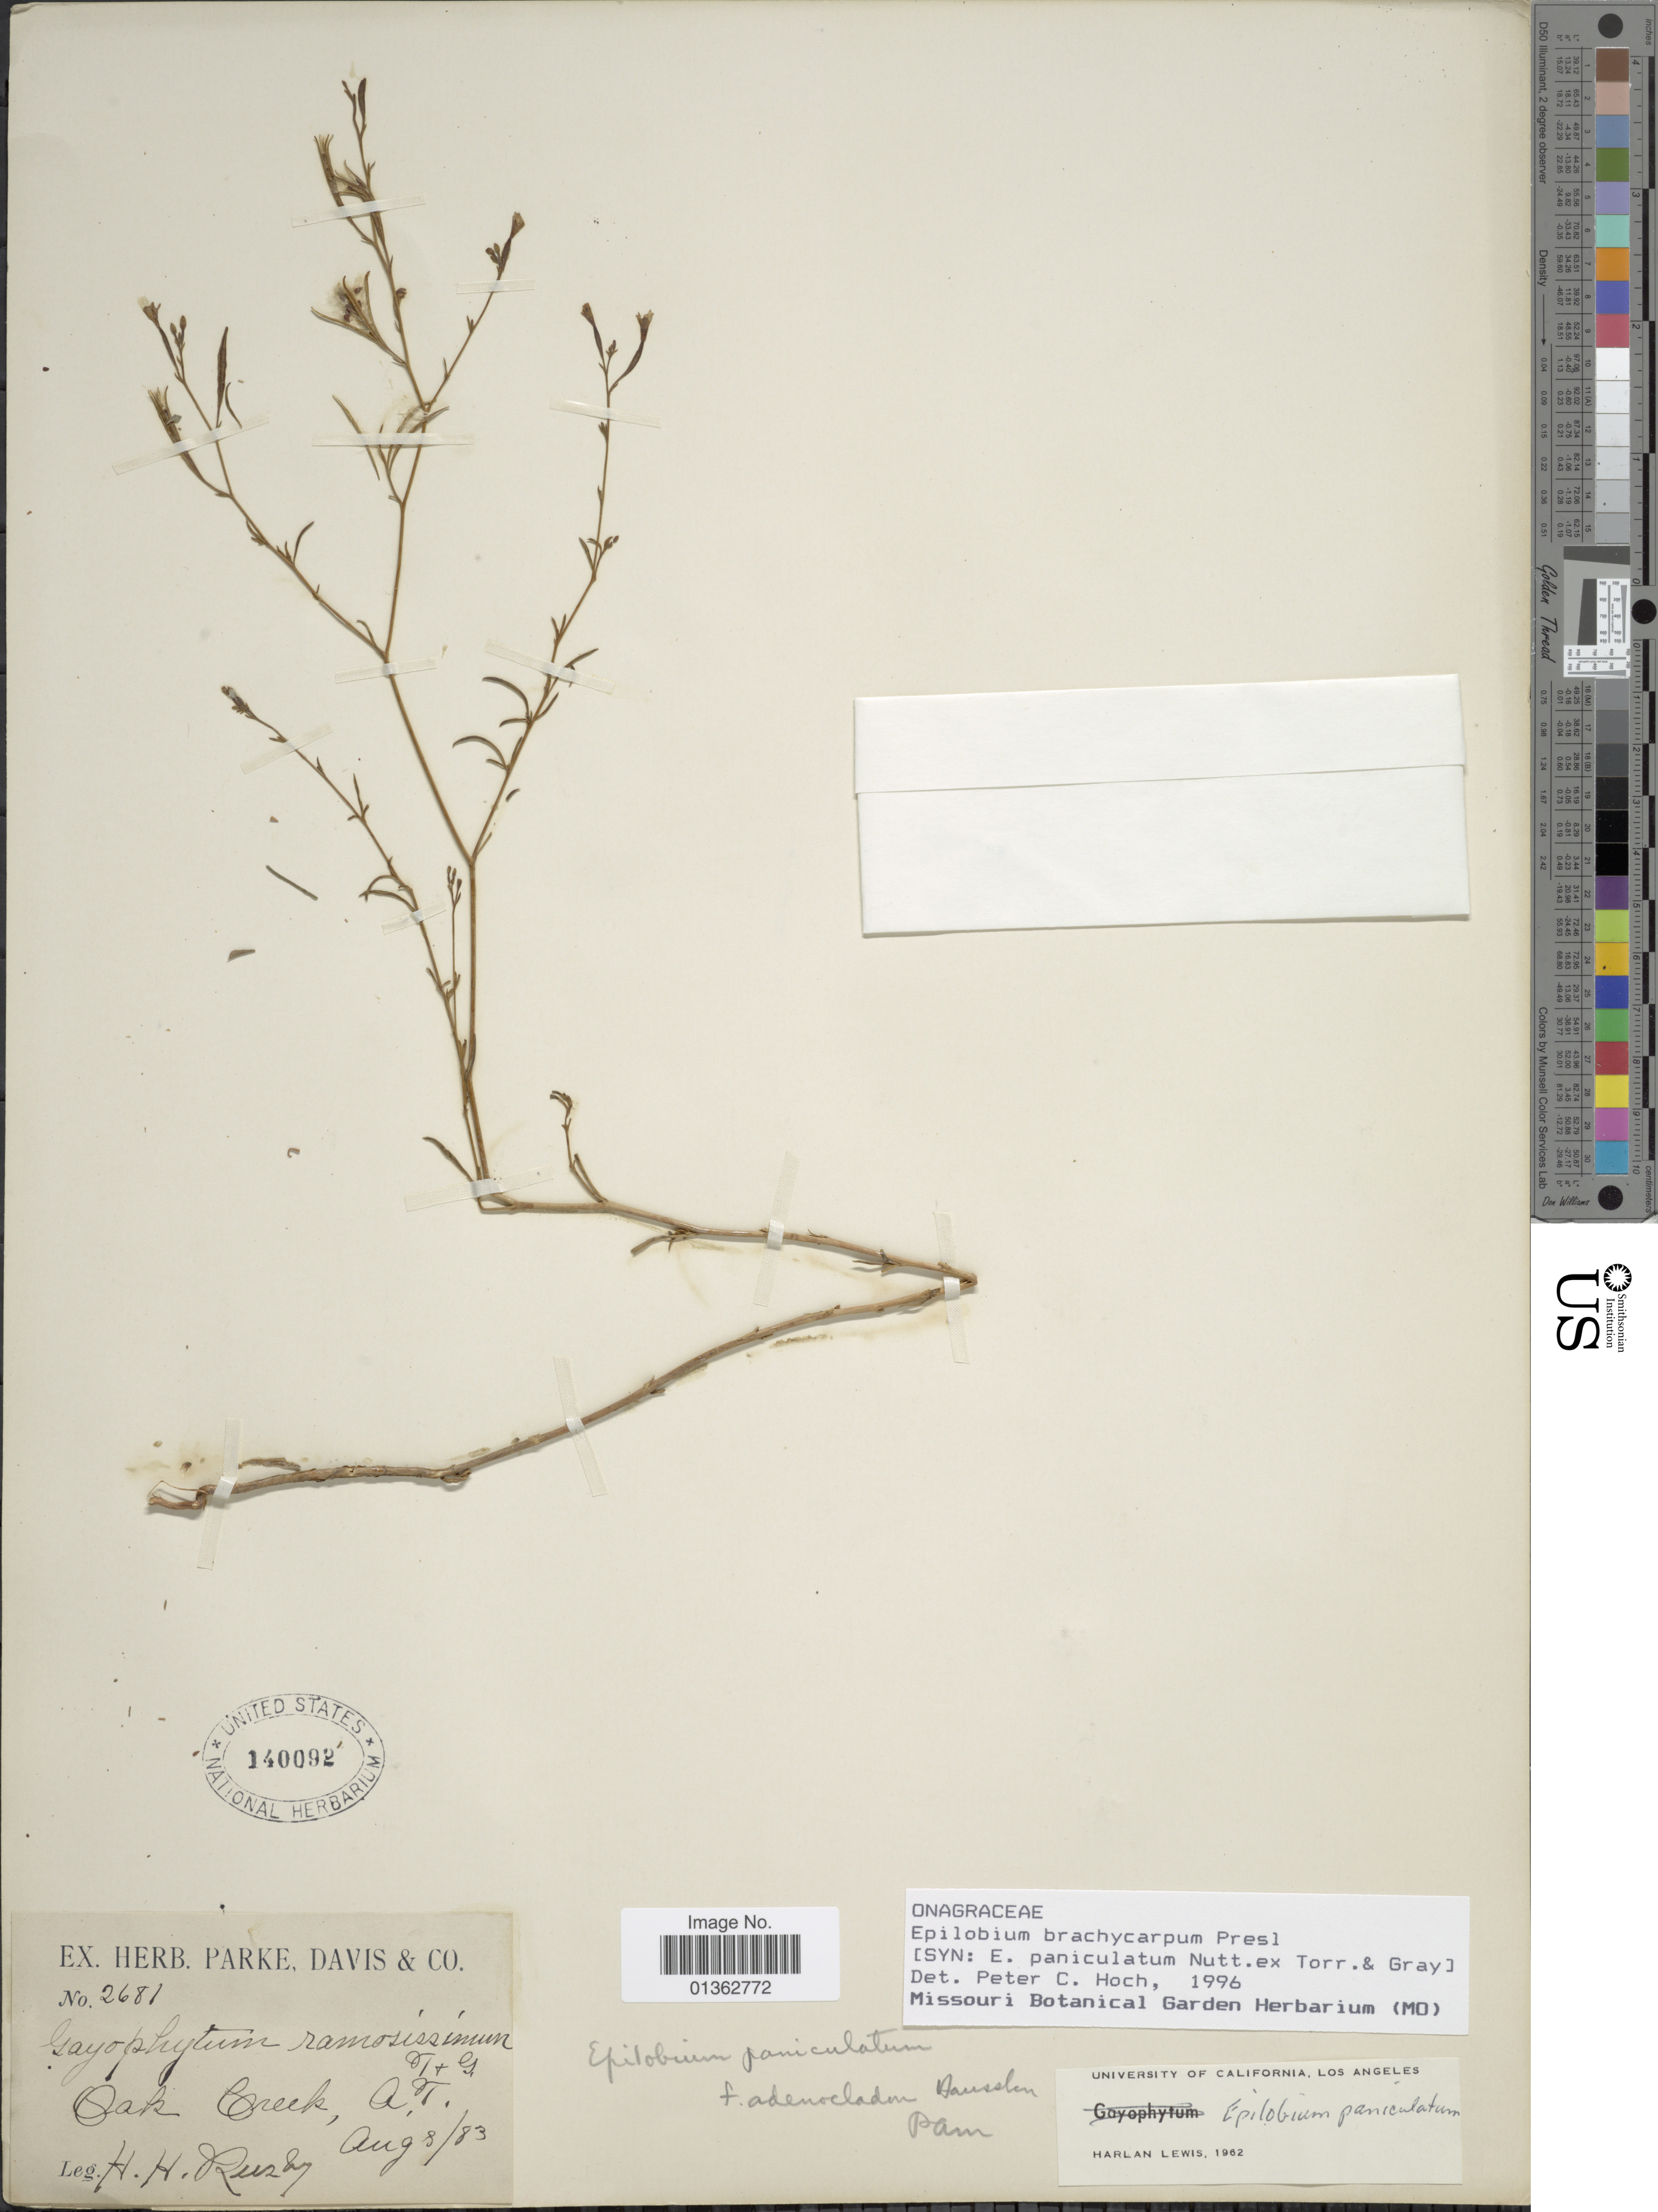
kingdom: Plantae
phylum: Tracheophyta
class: Magnoliopsida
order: Myrtales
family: Onagraceae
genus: Epilobium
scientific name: Epilobium brachycarpum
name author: C. Presl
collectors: H. H. Rusby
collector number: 2681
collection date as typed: Transcribed d/m/y: 8/8/83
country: United States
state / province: Arizona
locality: Oak Creek, A. T.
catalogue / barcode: US 140092